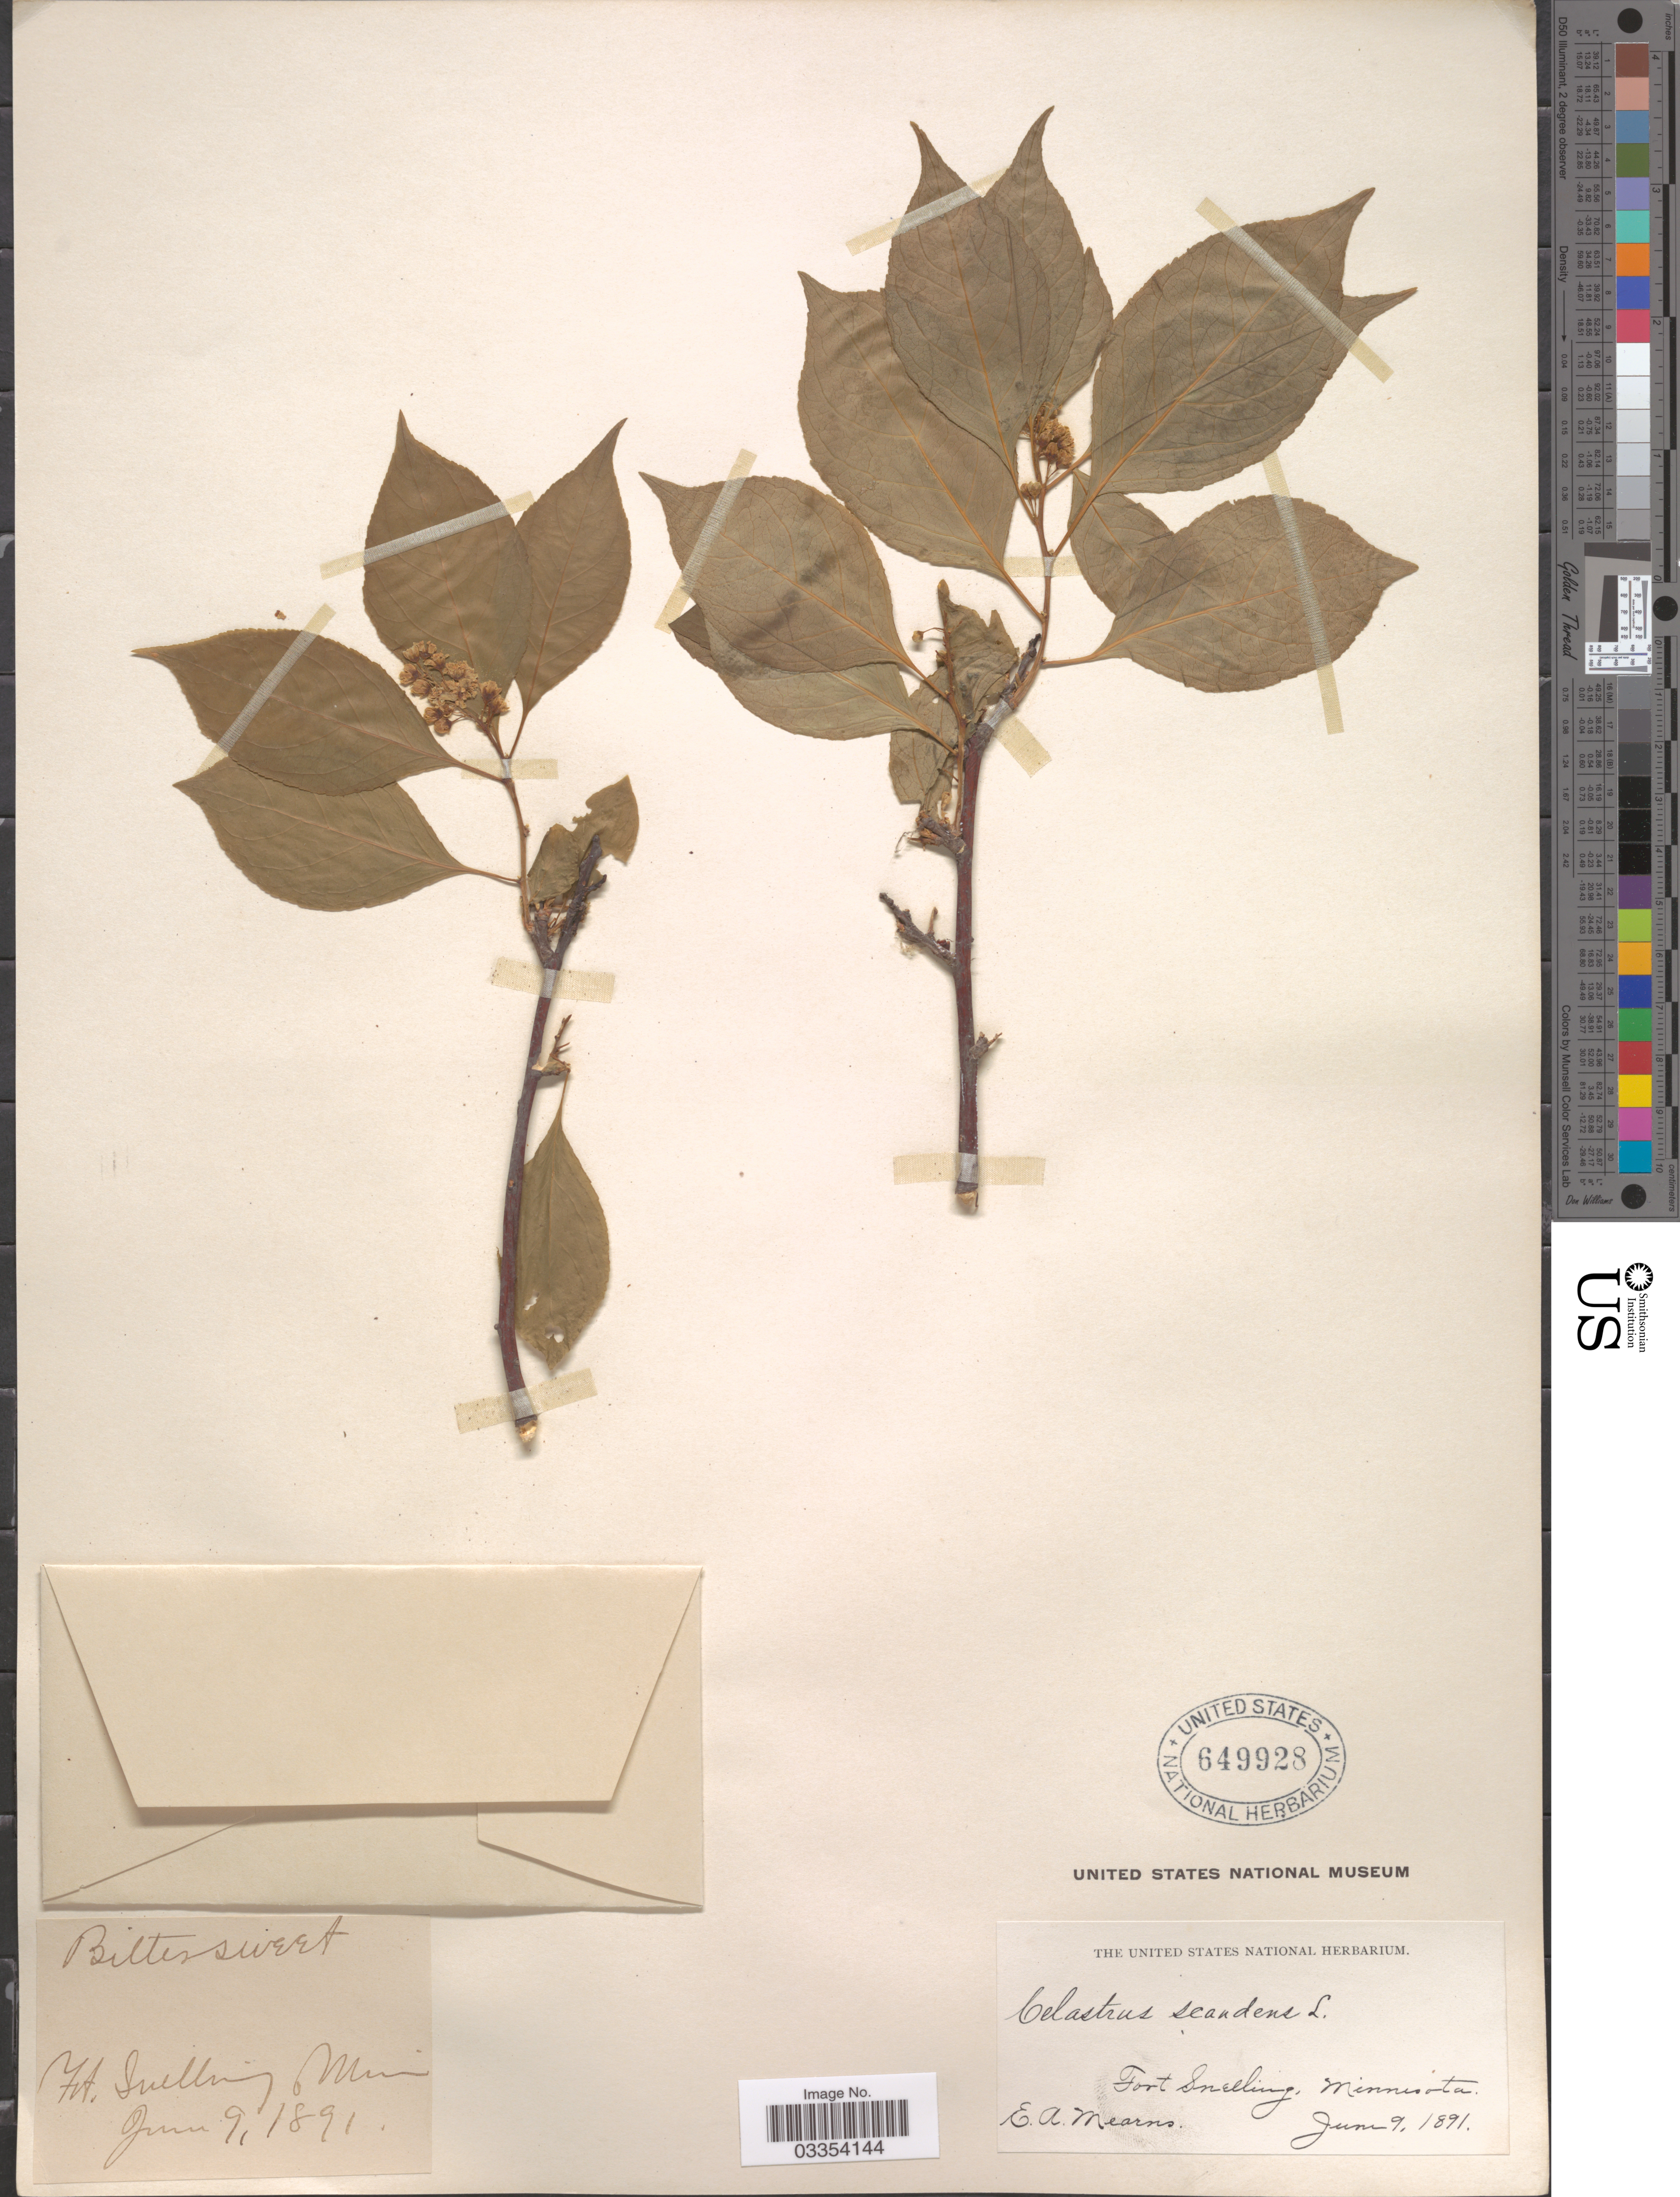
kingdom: Plantae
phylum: Tracheophyta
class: Magnoliopsida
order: Celastrales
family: Celastraceae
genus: Celastrus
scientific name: Celastrus scandens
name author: L.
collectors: E. A. Mearns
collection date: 1891-06-09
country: United States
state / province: Minnesota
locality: Fort Snelling.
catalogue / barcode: US 649928